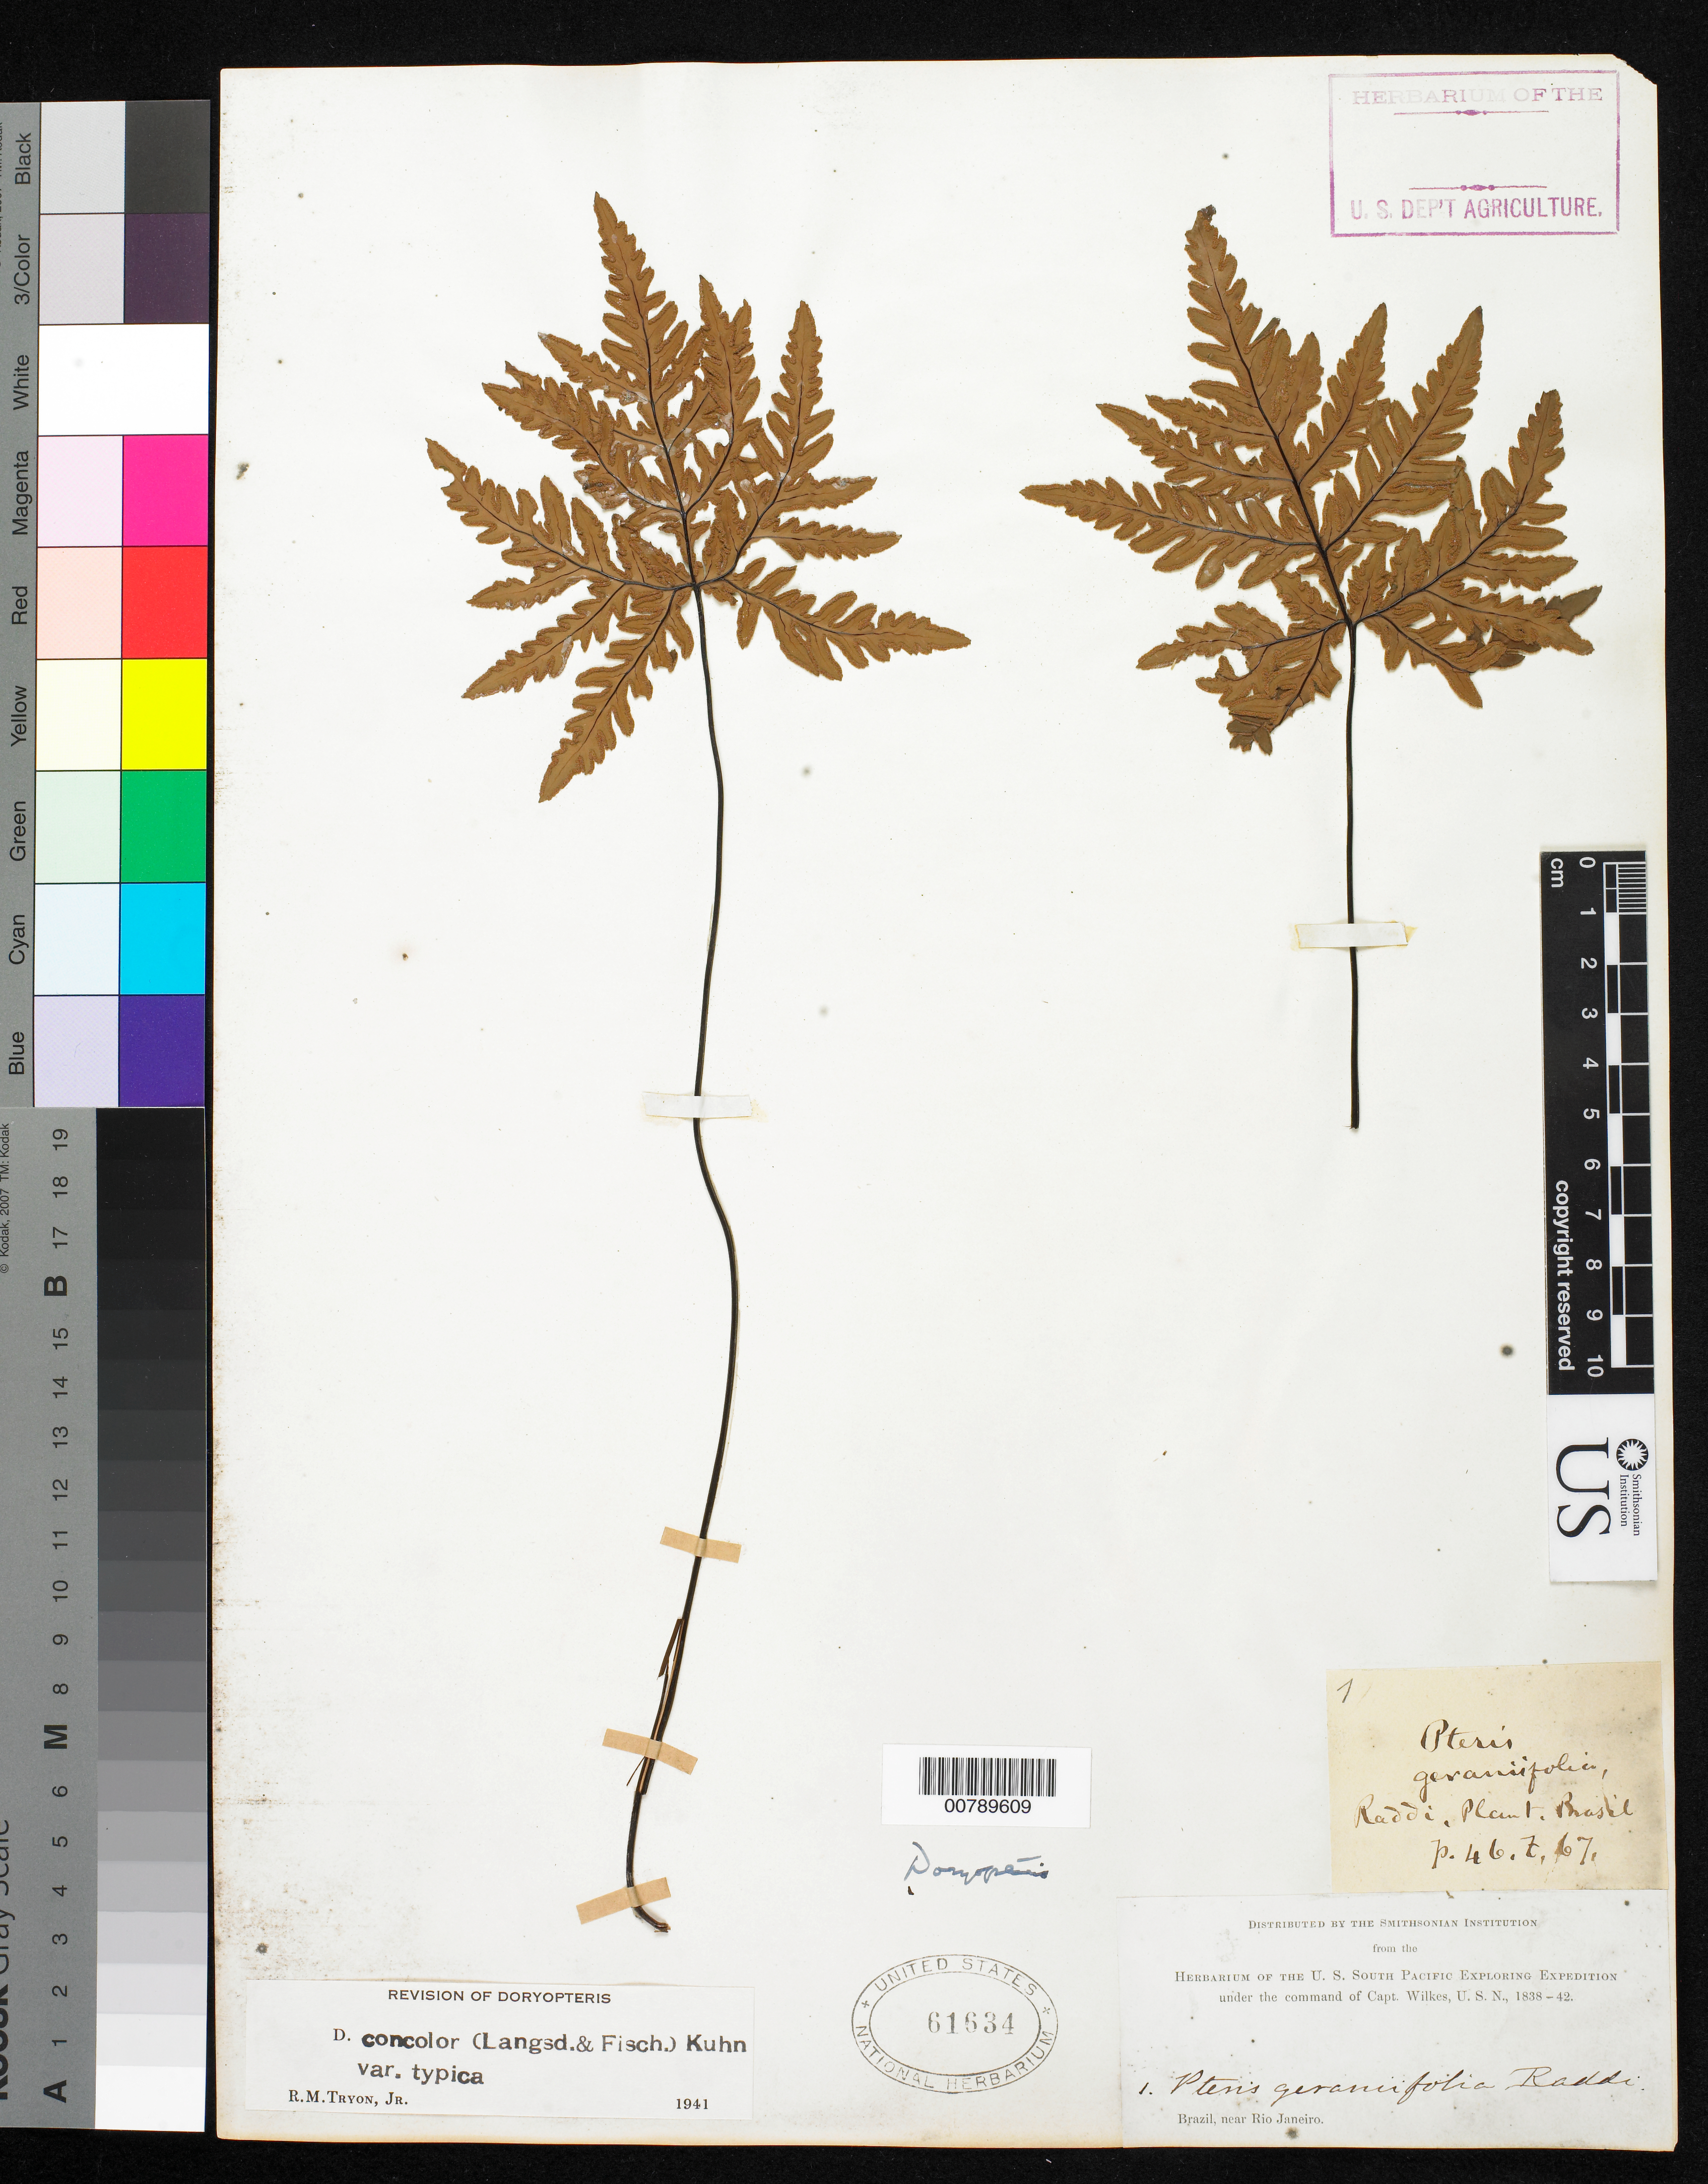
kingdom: Plantae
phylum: Tracheophyta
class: Polypodiopsida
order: Polypodiales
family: Pteridaceae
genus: Doryopteris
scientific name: Doryopteris concolor var. typica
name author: (Langsd. & Fisch.) Kuhn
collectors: Wilkes Explor. Exped.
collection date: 1838/1842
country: Brazil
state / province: Rio de Janeiro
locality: near Rio de Janeiro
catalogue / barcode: US 61634